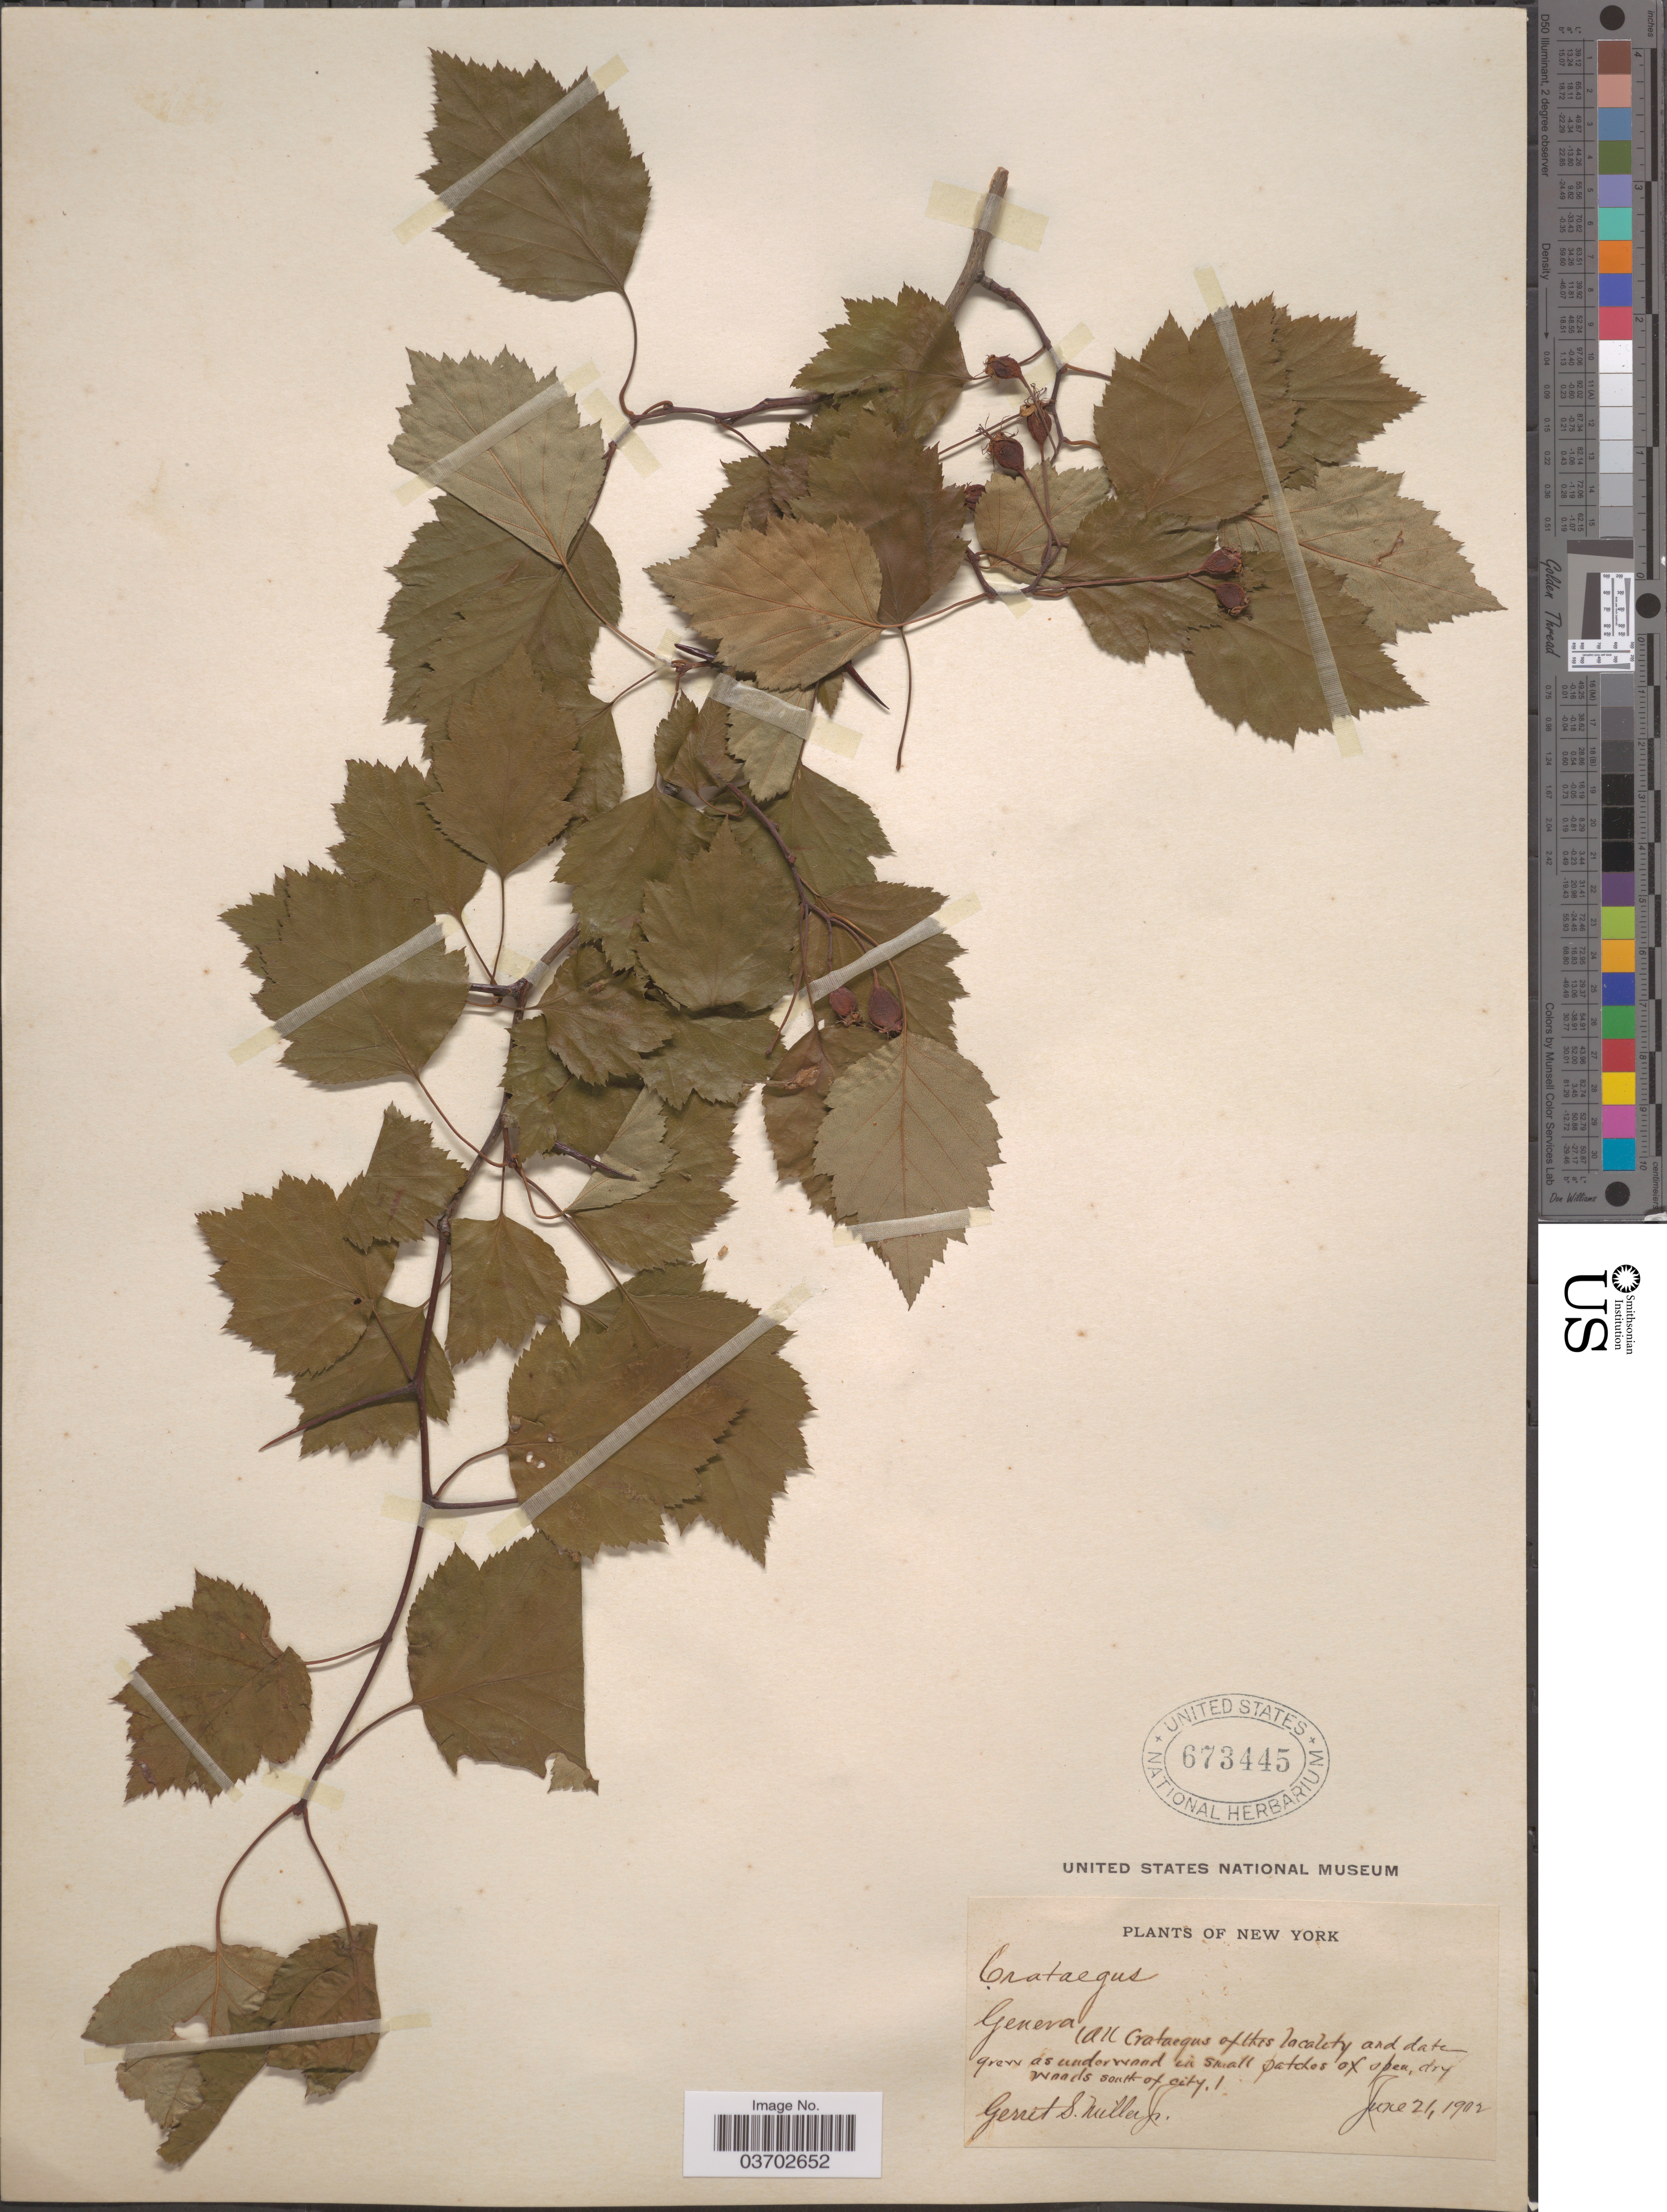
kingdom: Plantae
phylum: Tracheophyta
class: Magnoliopsida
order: Rosales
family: Rosaceae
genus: Crataegus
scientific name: Crataegus sp.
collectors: G. S. Miller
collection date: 1902-06-21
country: United States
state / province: New York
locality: Geneva. In small patches of open, dry woods south of city.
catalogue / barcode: US 673445